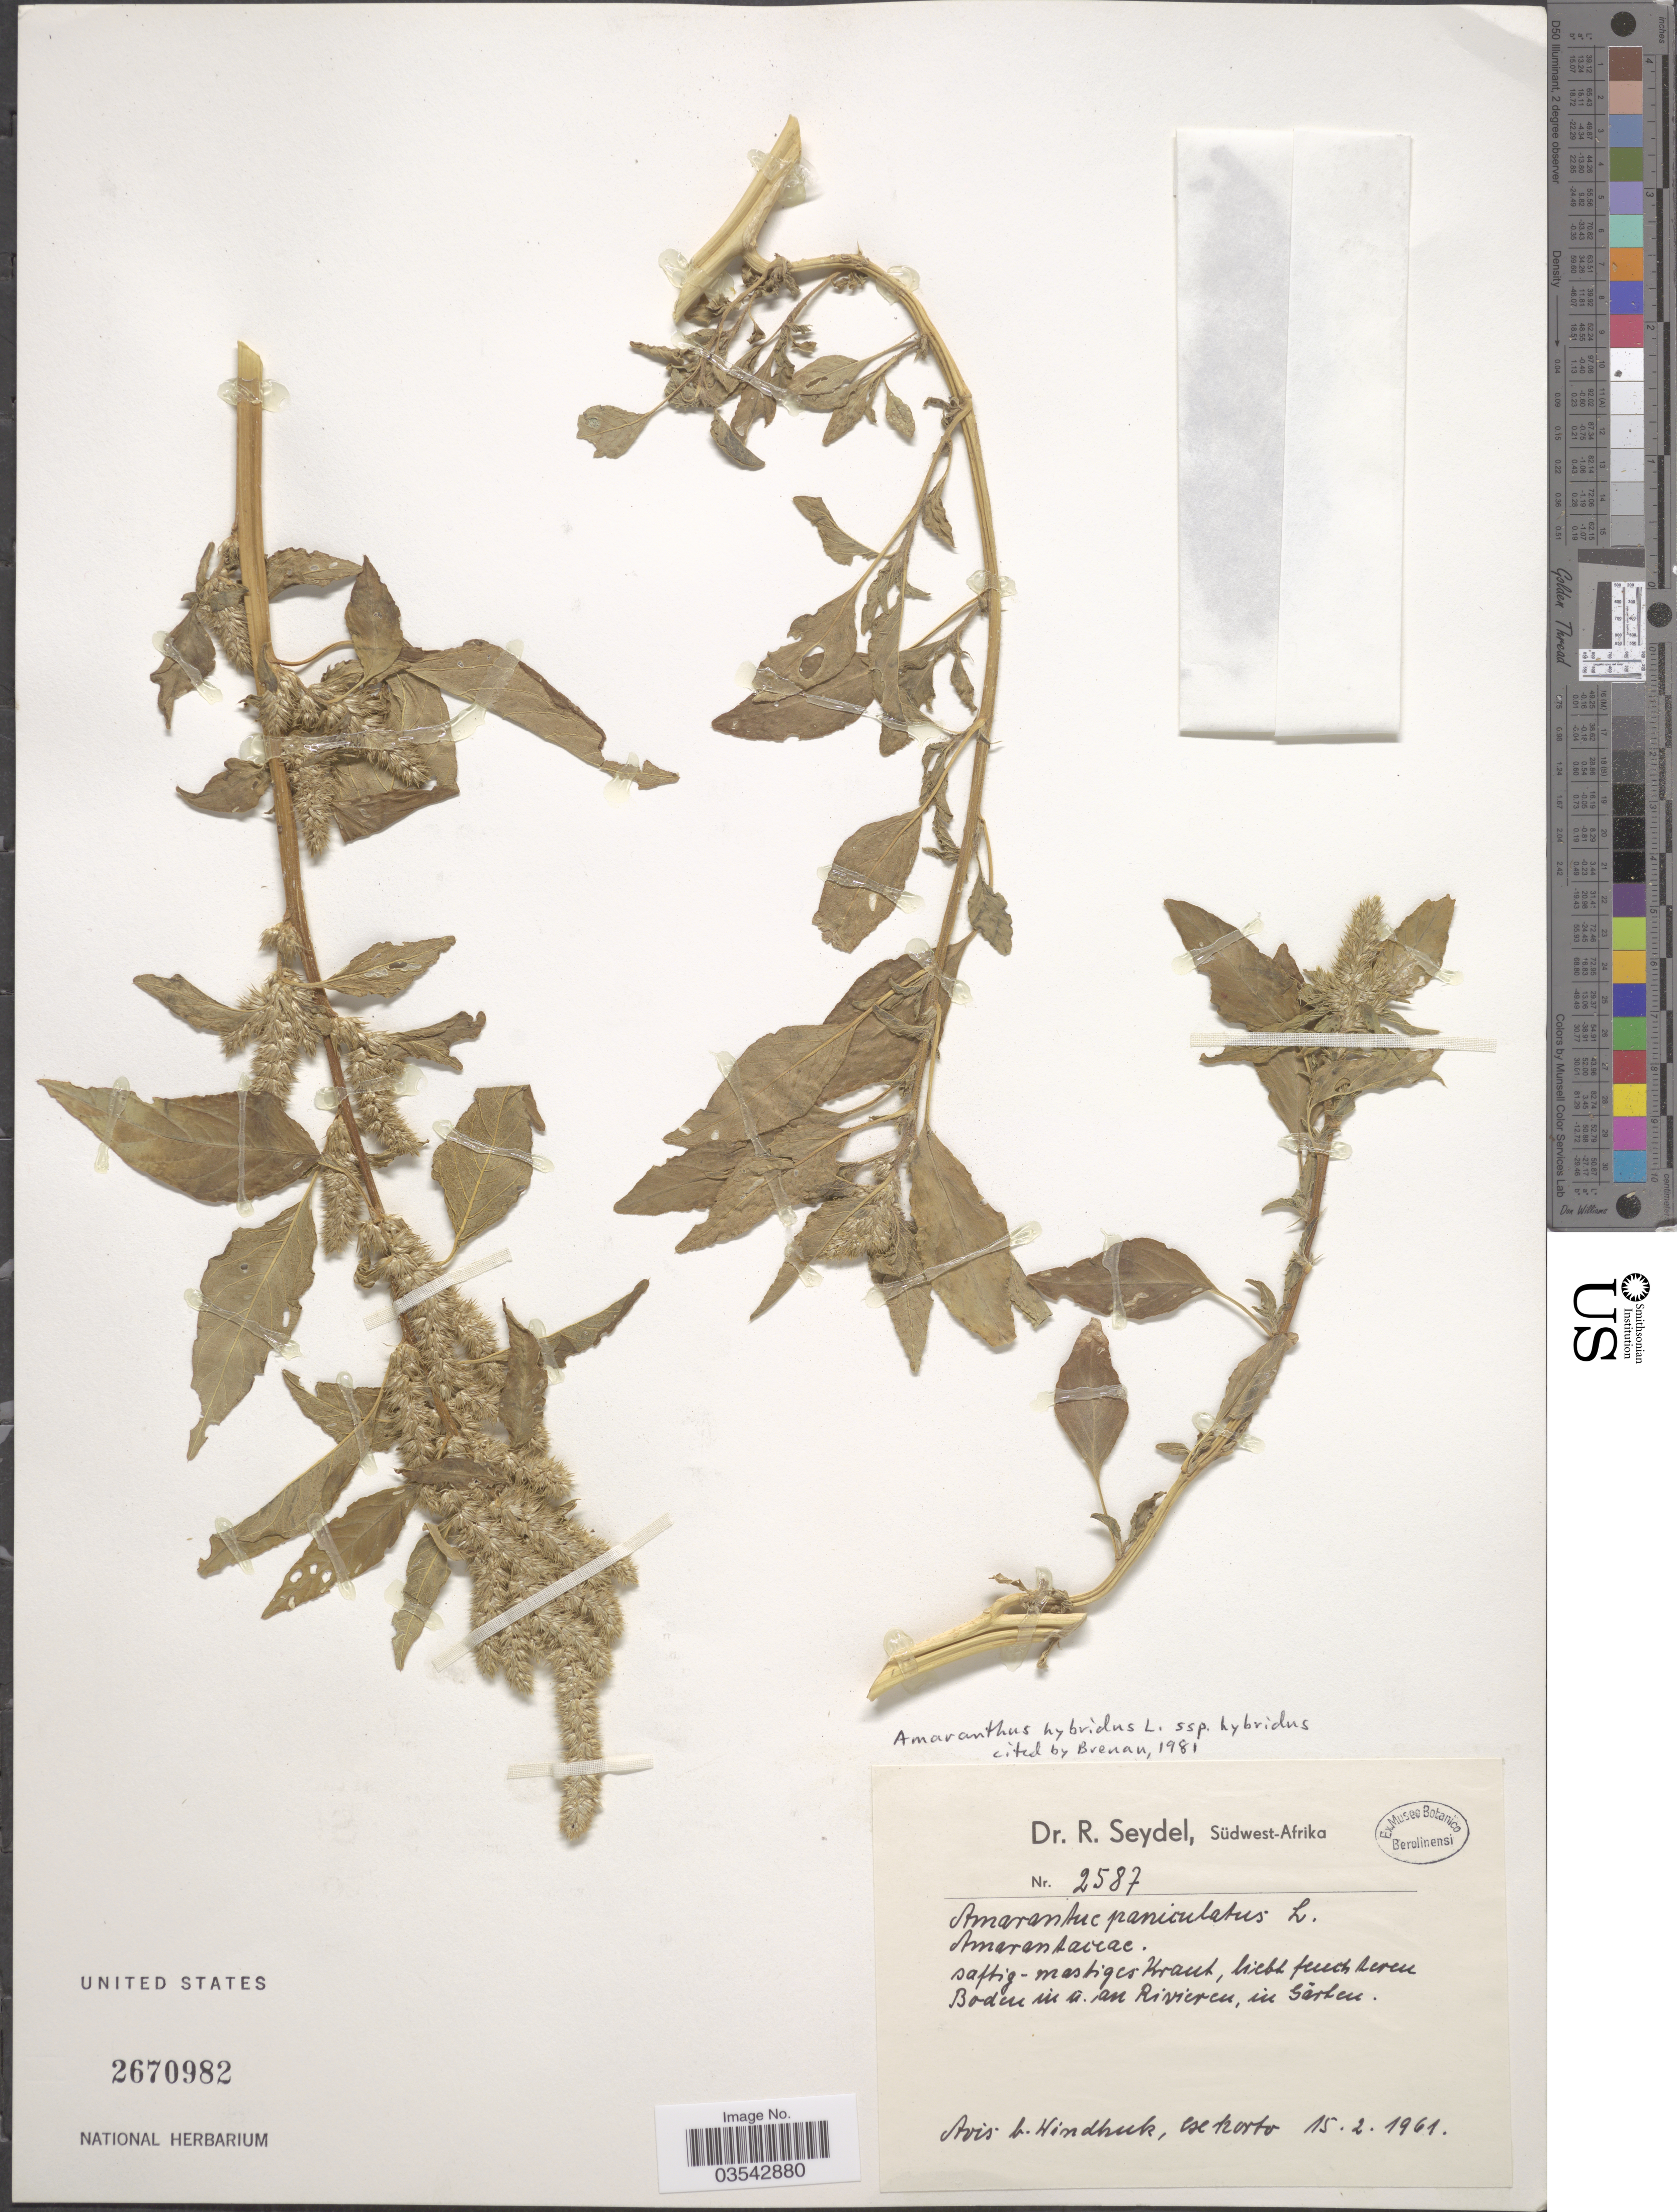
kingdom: Plantae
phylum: Tracheophyta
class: Magnoliopsida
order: Caryophyllales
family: Amaranthaceae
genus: Amaranthus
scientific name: Amaranthus hybridus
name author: L.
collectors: R. Seydel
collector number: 2587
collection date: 1961-02-15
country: Namibia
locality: Südwest-Afrika. Boden in ü. an Rivieren, in Garten. Avis b. Windhuk, ex horto.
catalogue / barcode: US 2670982